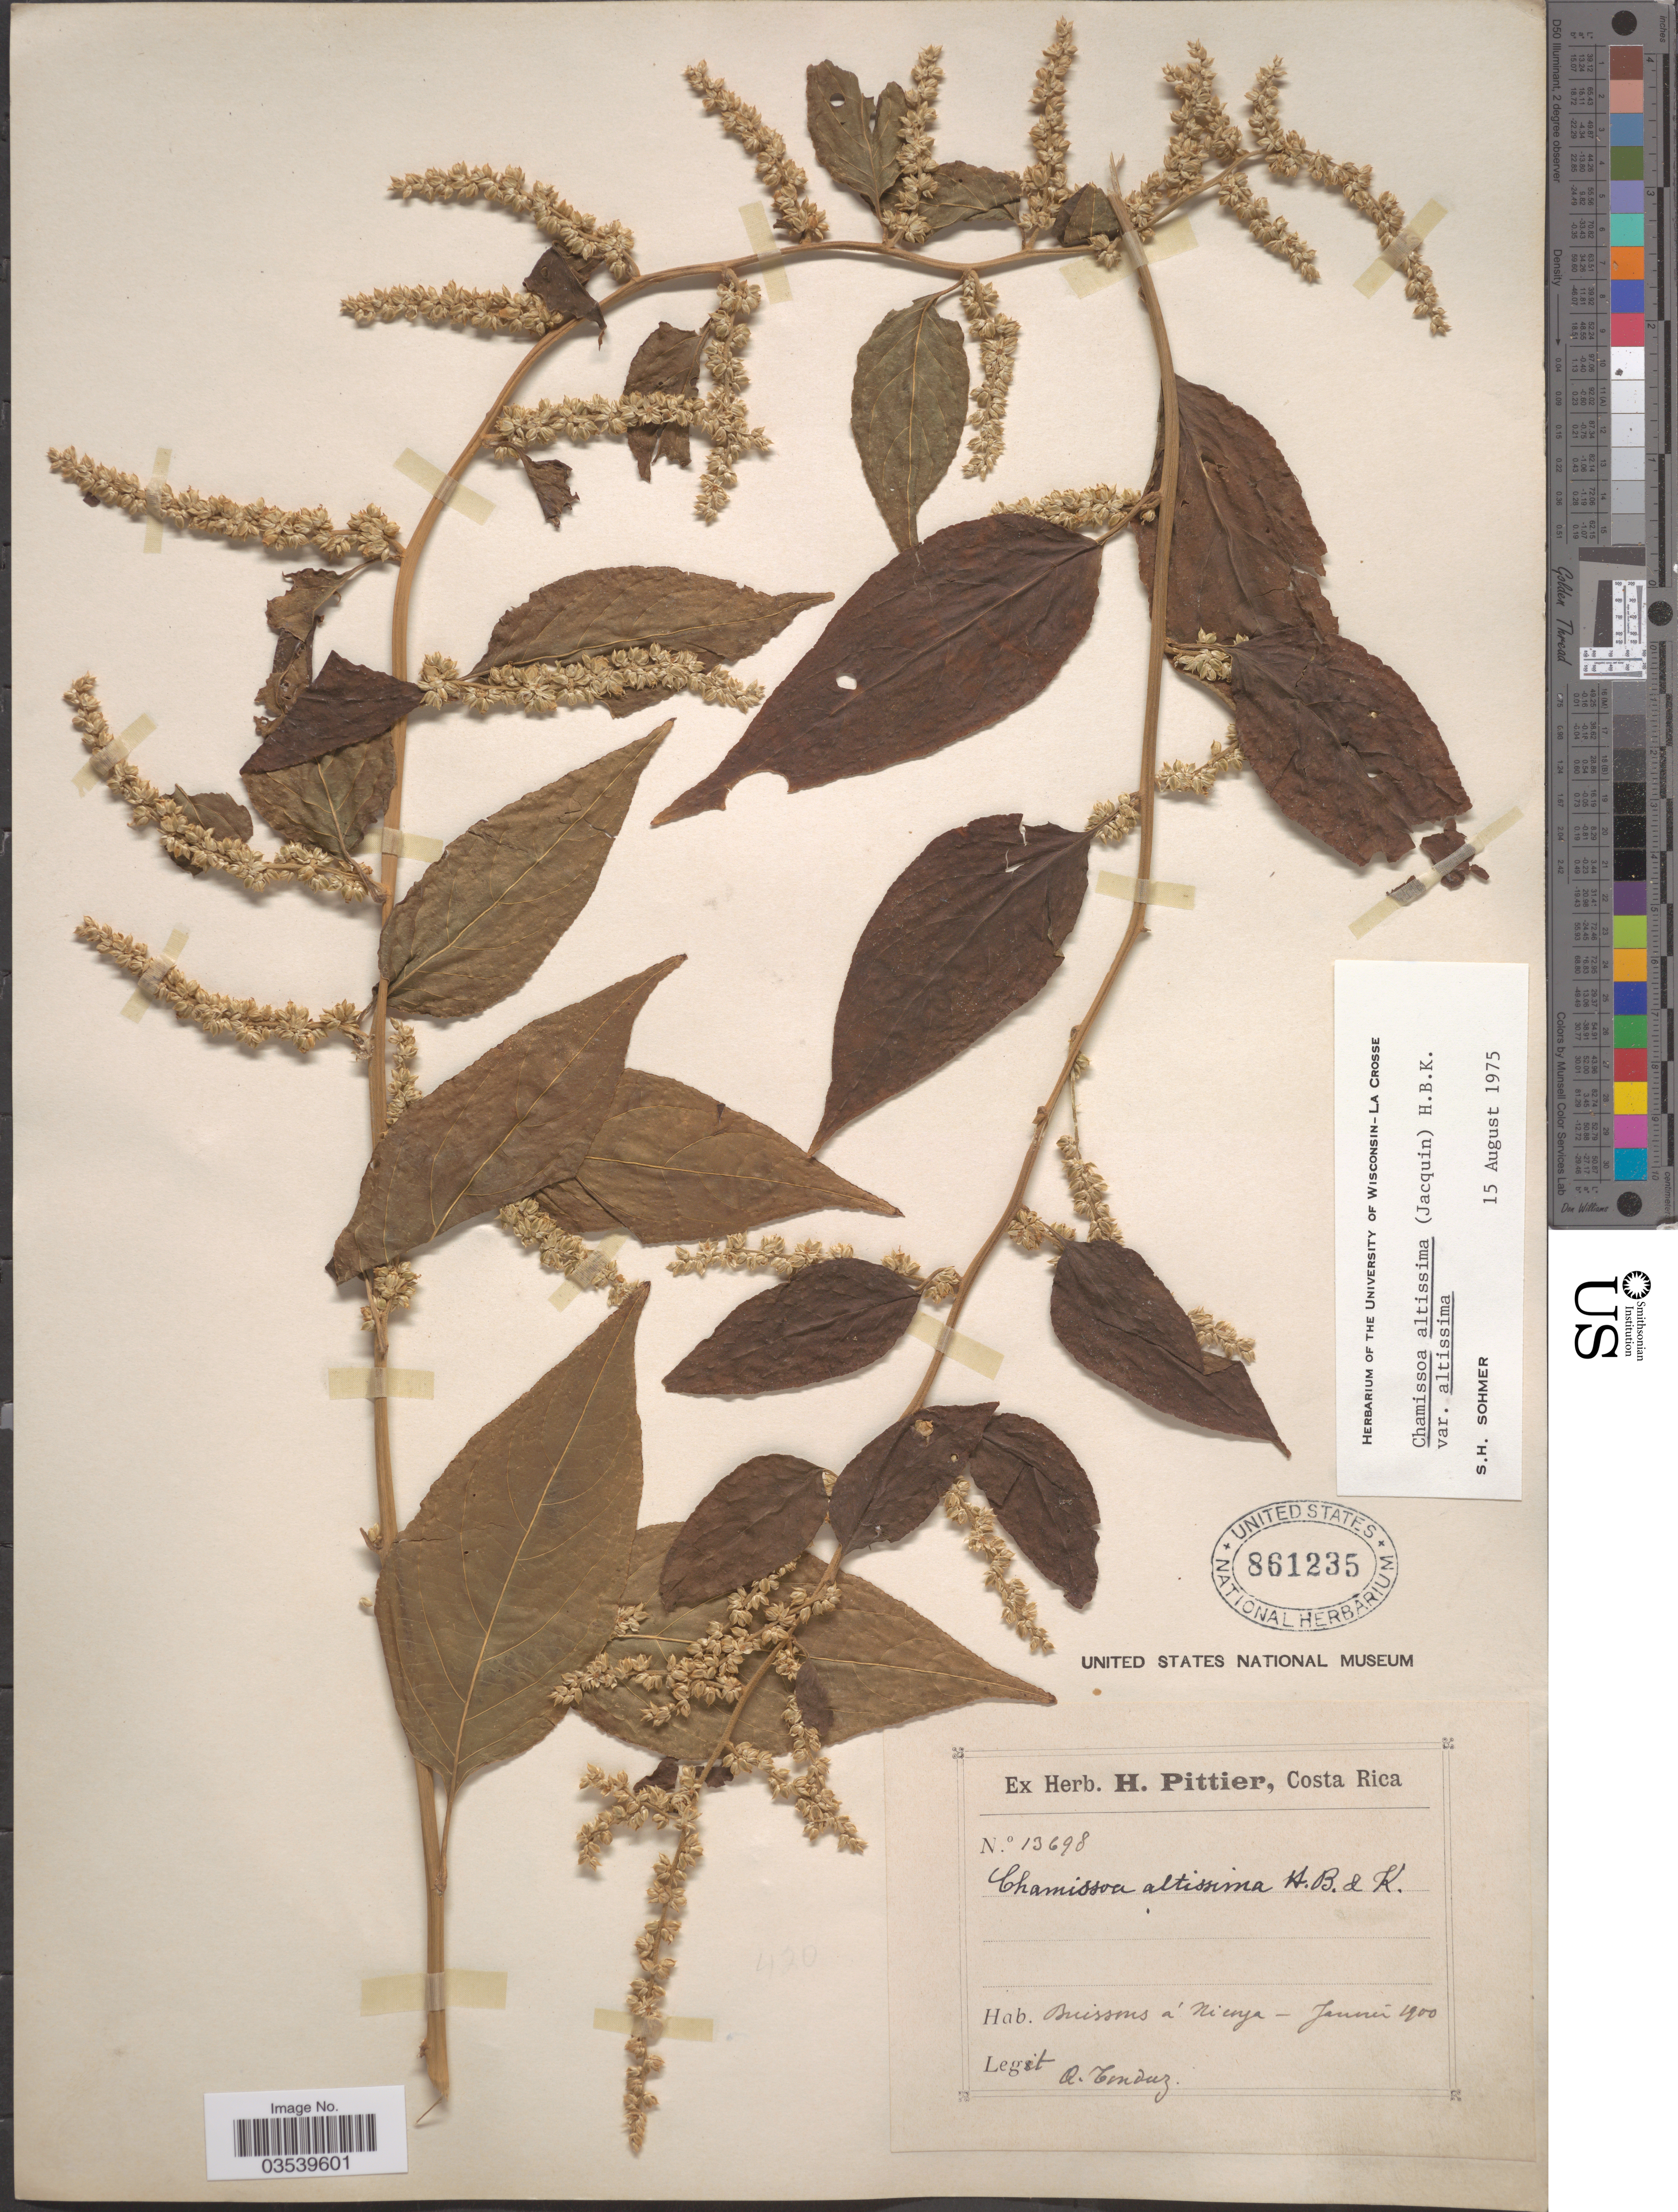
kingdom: Plantae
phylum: Tracheophyta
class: Magnoliopsida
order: Caryophyllales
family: Amaranthaceae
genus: Chamissoa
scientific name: Chamissoa altissima var. altissima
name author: (Jacq.) Kunth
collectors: A. Tonduz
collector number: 13698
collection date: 1900-01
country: Costa Rica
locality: Buissons á Nicoya.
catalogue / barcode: US 861235